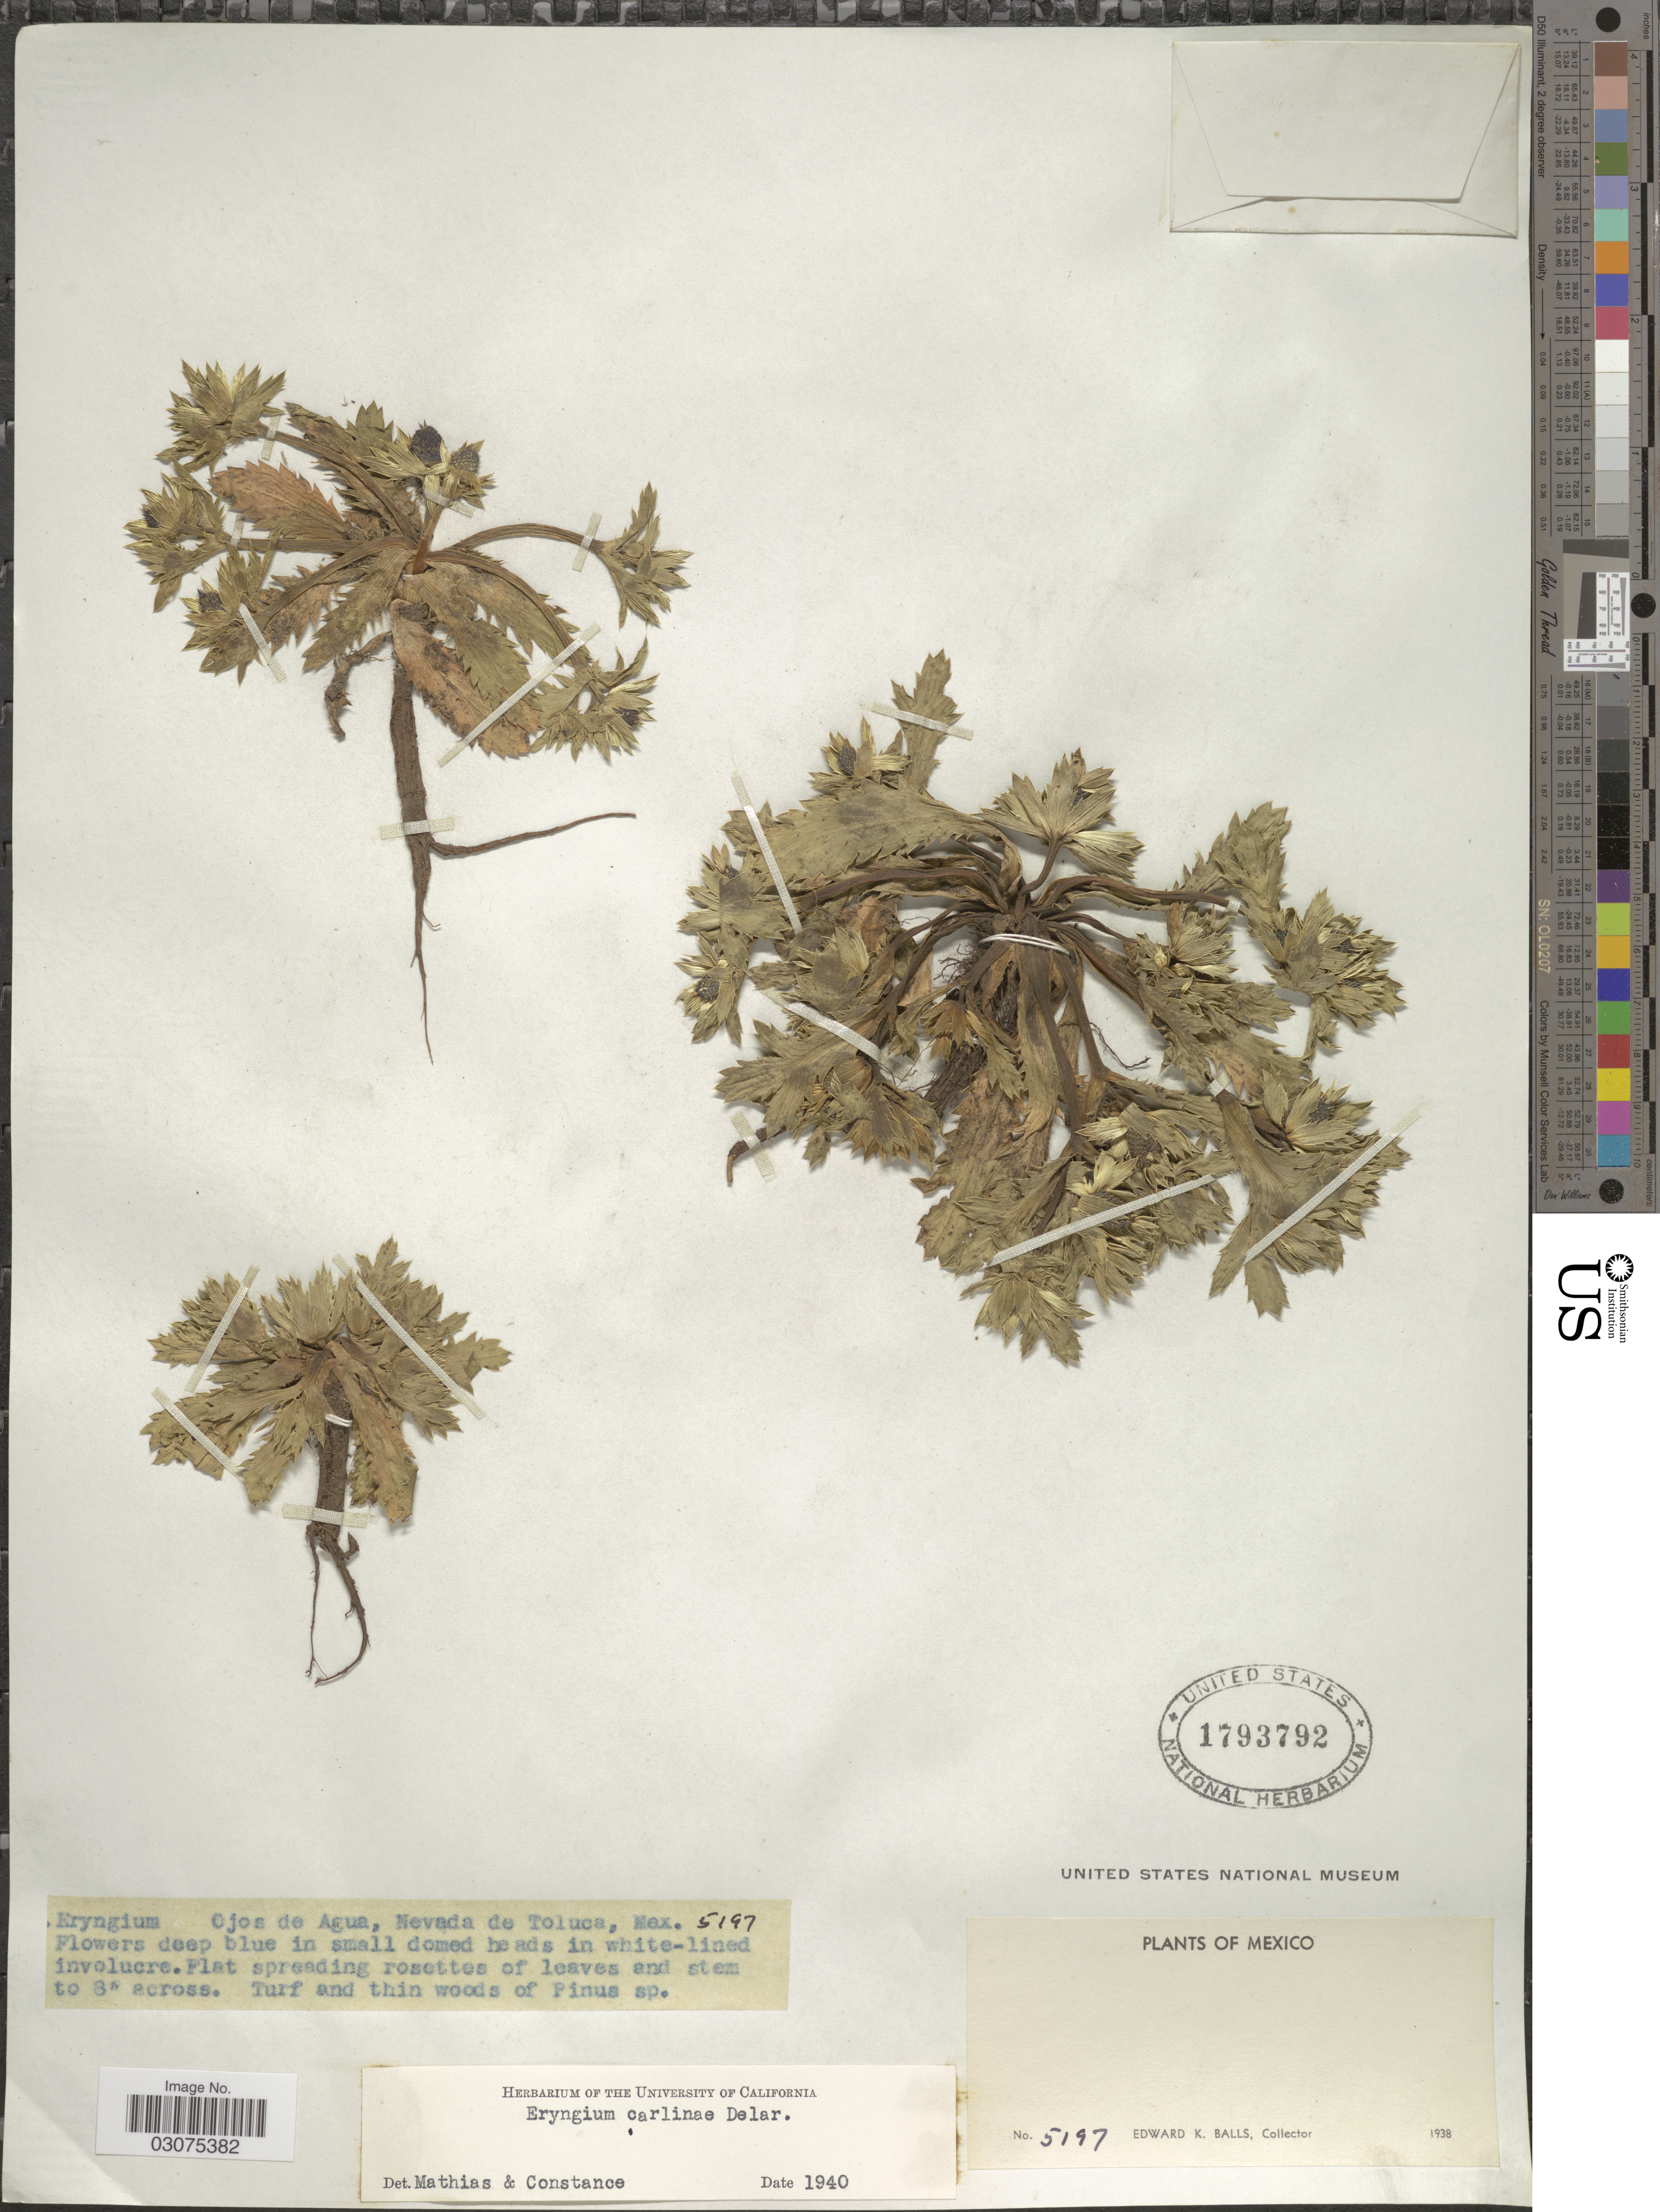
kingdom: Plantae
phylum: Tracheophyta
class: Magnoliopsida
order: Apiales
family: Apiaceae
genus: Eryngium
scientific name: Eryngium carlinae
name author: F. Delaroche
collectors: E. K. Balls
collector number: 5197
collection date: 1938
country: Mexico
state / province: México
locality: Ojos de Agua, Nevada de Toluca.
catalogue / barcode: US 1793792